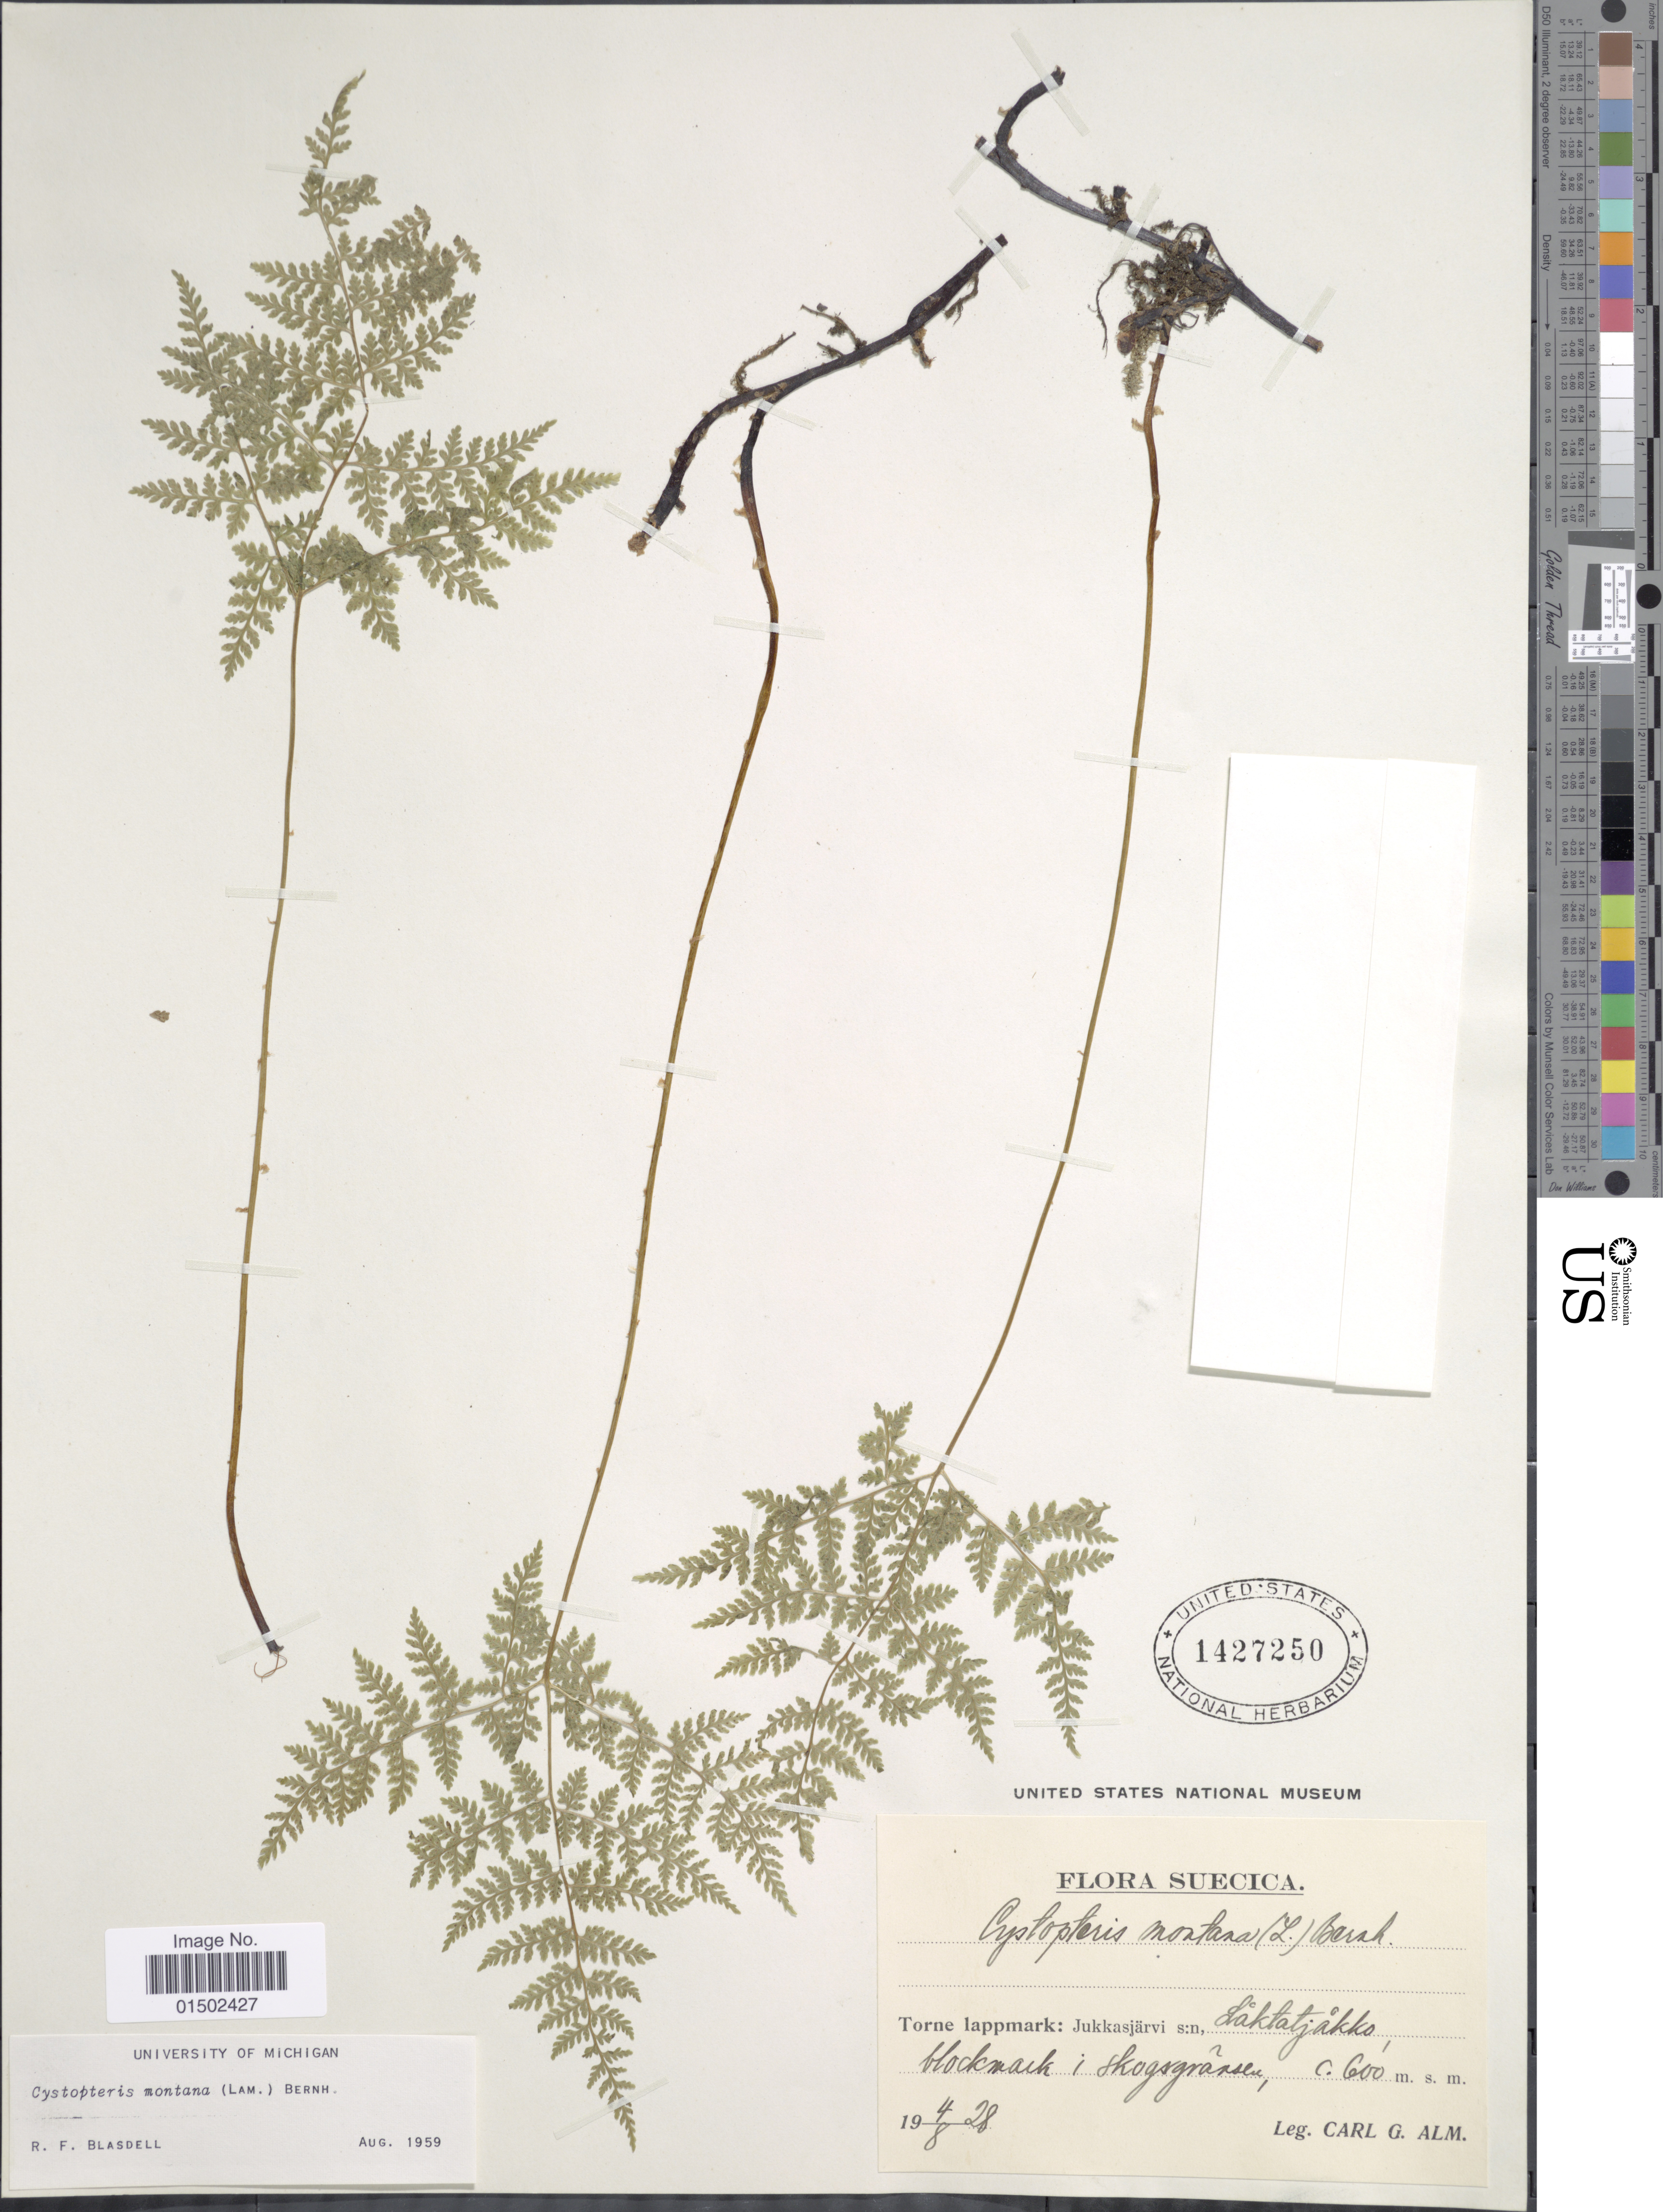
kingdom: Plantae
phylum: Tracheophyta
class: Polypodiopsida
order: Polypodiales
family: Cystopteridaceae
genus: Cystopteris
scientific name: Cystopteris montana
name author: (Lam.) Desv.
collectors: C. G. Alm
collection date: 1928-04-08 or 1928-08-04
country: Sweden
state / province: Norrbotten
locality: Jukkasjärvi sn, Låktatjåkko, blockmark i skogsgränsen, c 600 m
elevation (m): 600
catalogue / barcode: US 1427250